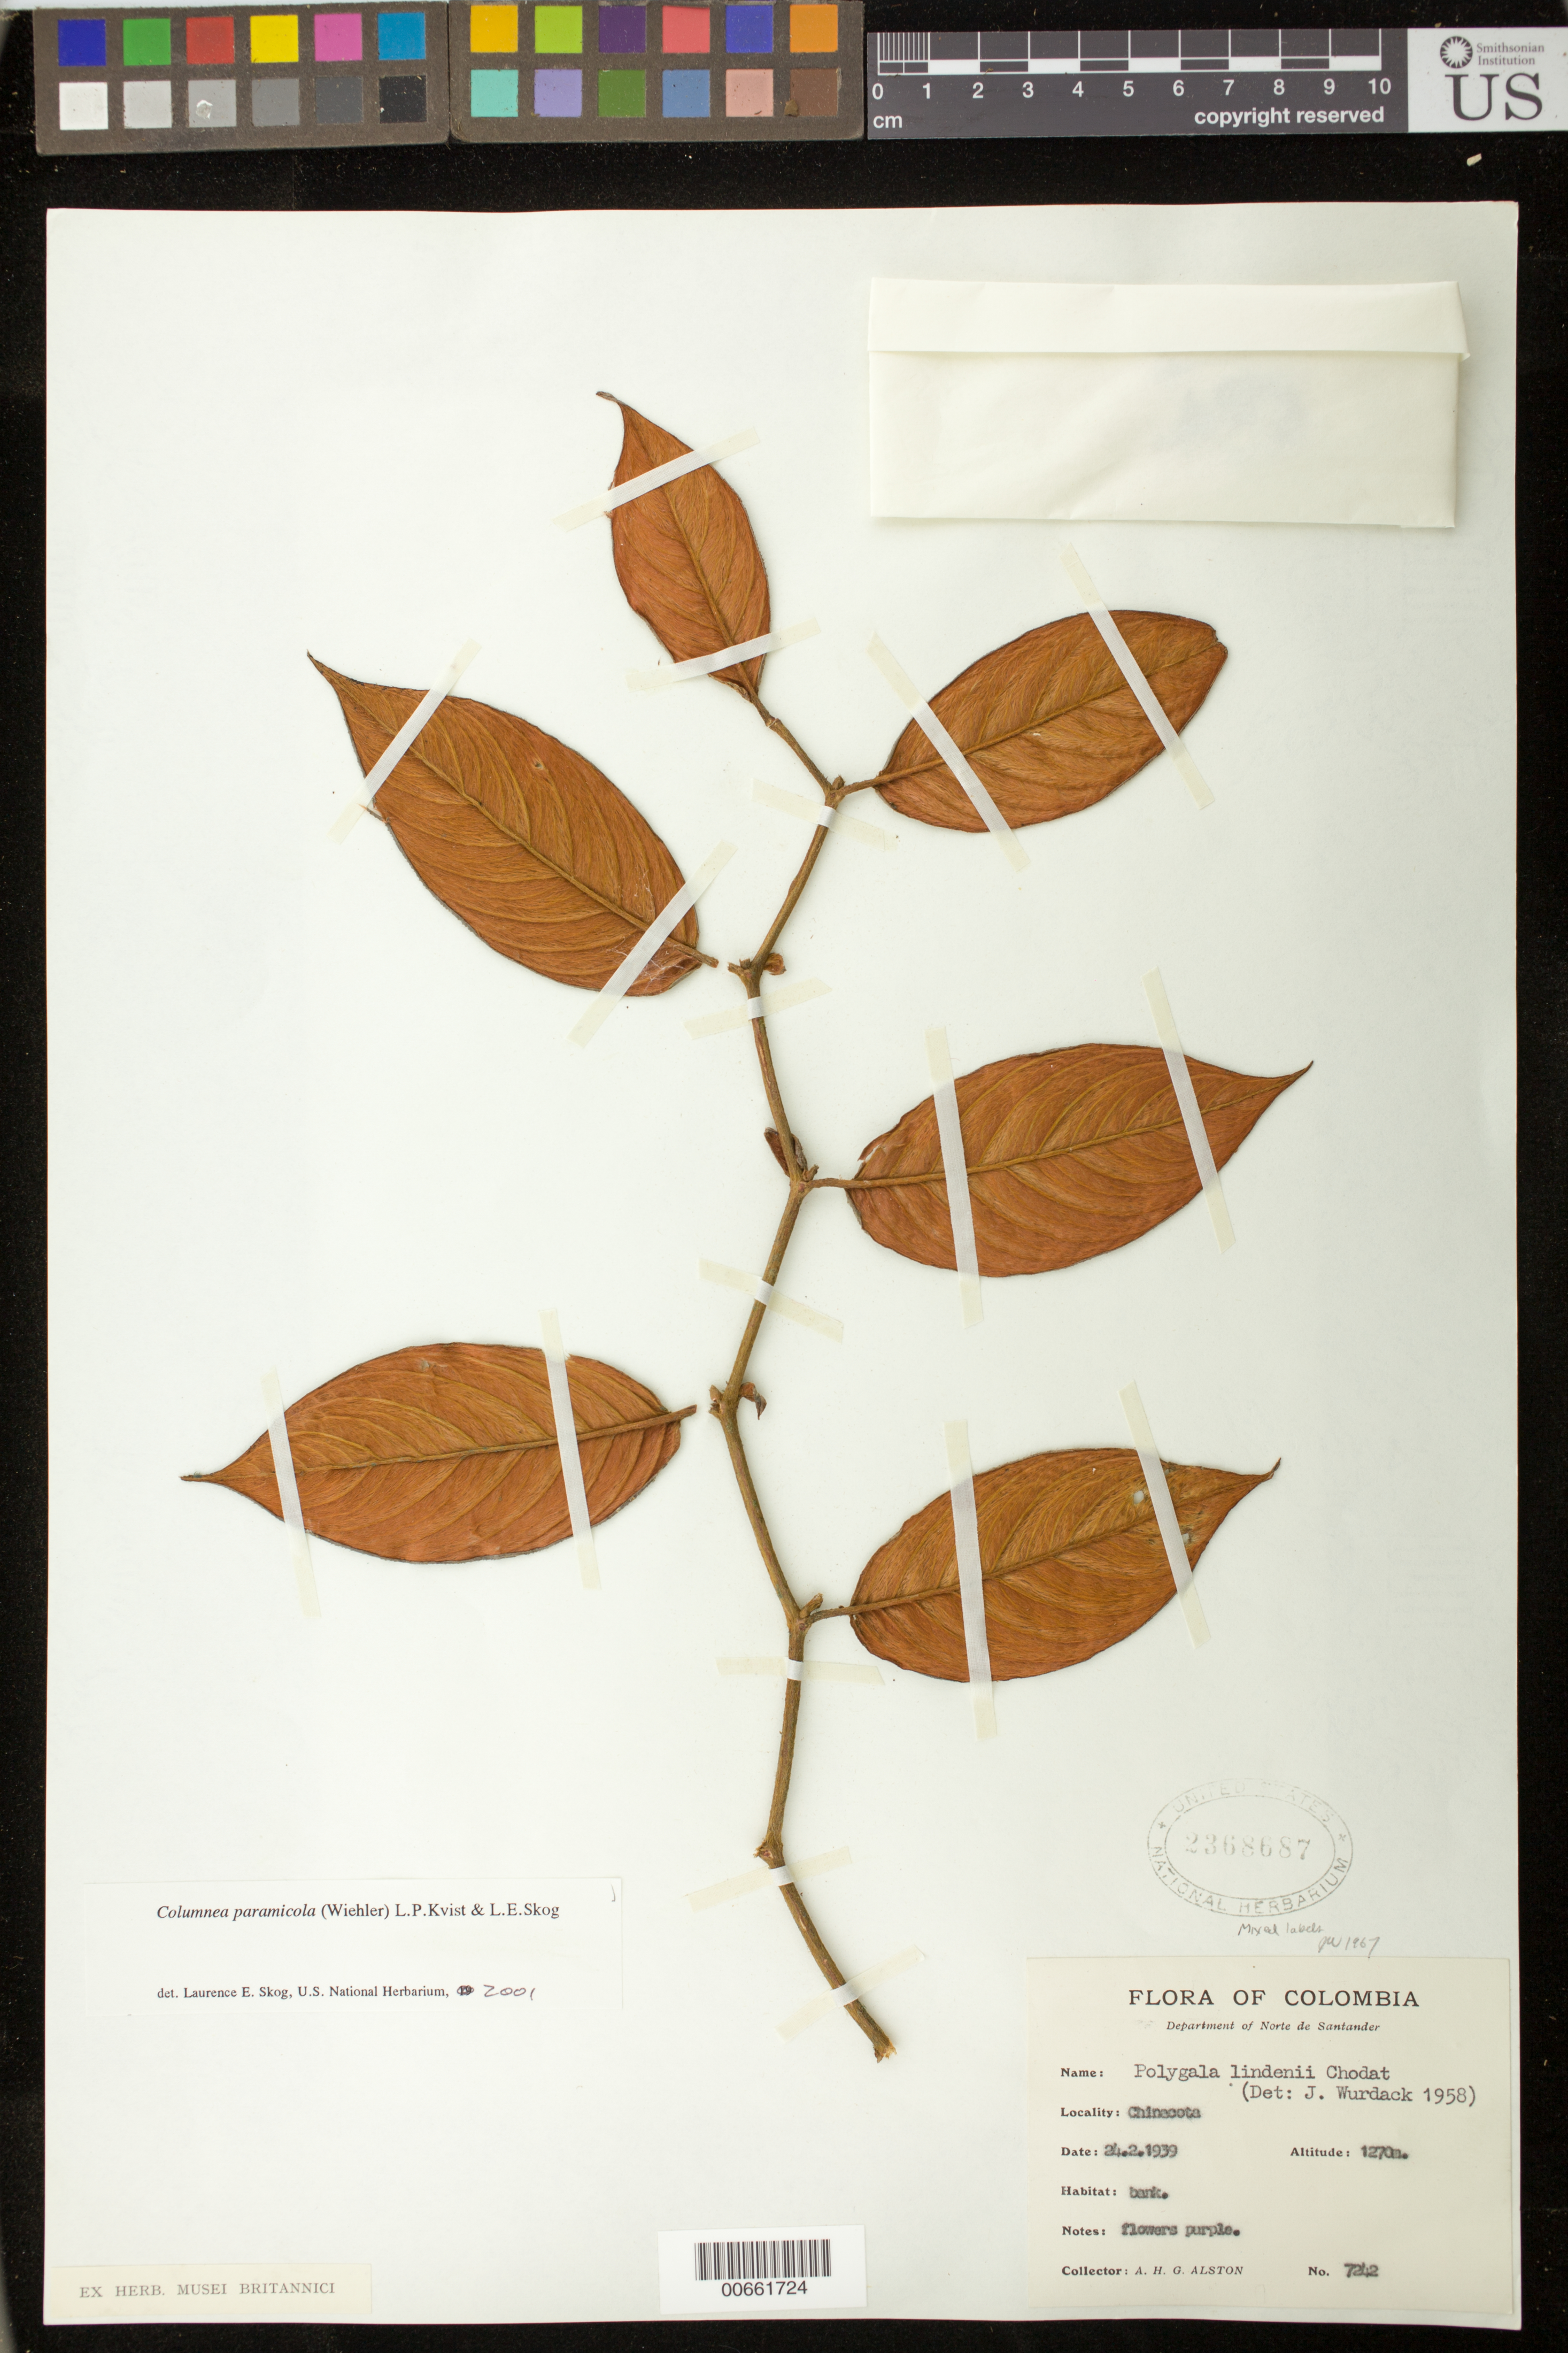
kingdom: Plantae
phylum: Tracheophyta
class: Magnoliopsida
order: Lamiales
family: Gesneriaceae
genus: Columnea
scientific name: Columnea paramicola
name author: (Wiehler) L.P. Kvist & L.E. Skog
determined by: Skog, Laurence E.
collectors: A. H. Alston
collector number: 7242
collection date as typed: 24 Feb 1939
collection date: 1939-02-24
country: Colombia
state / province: Norte de Santander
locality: Chinacota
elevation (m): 1270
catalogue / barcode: US 2368687